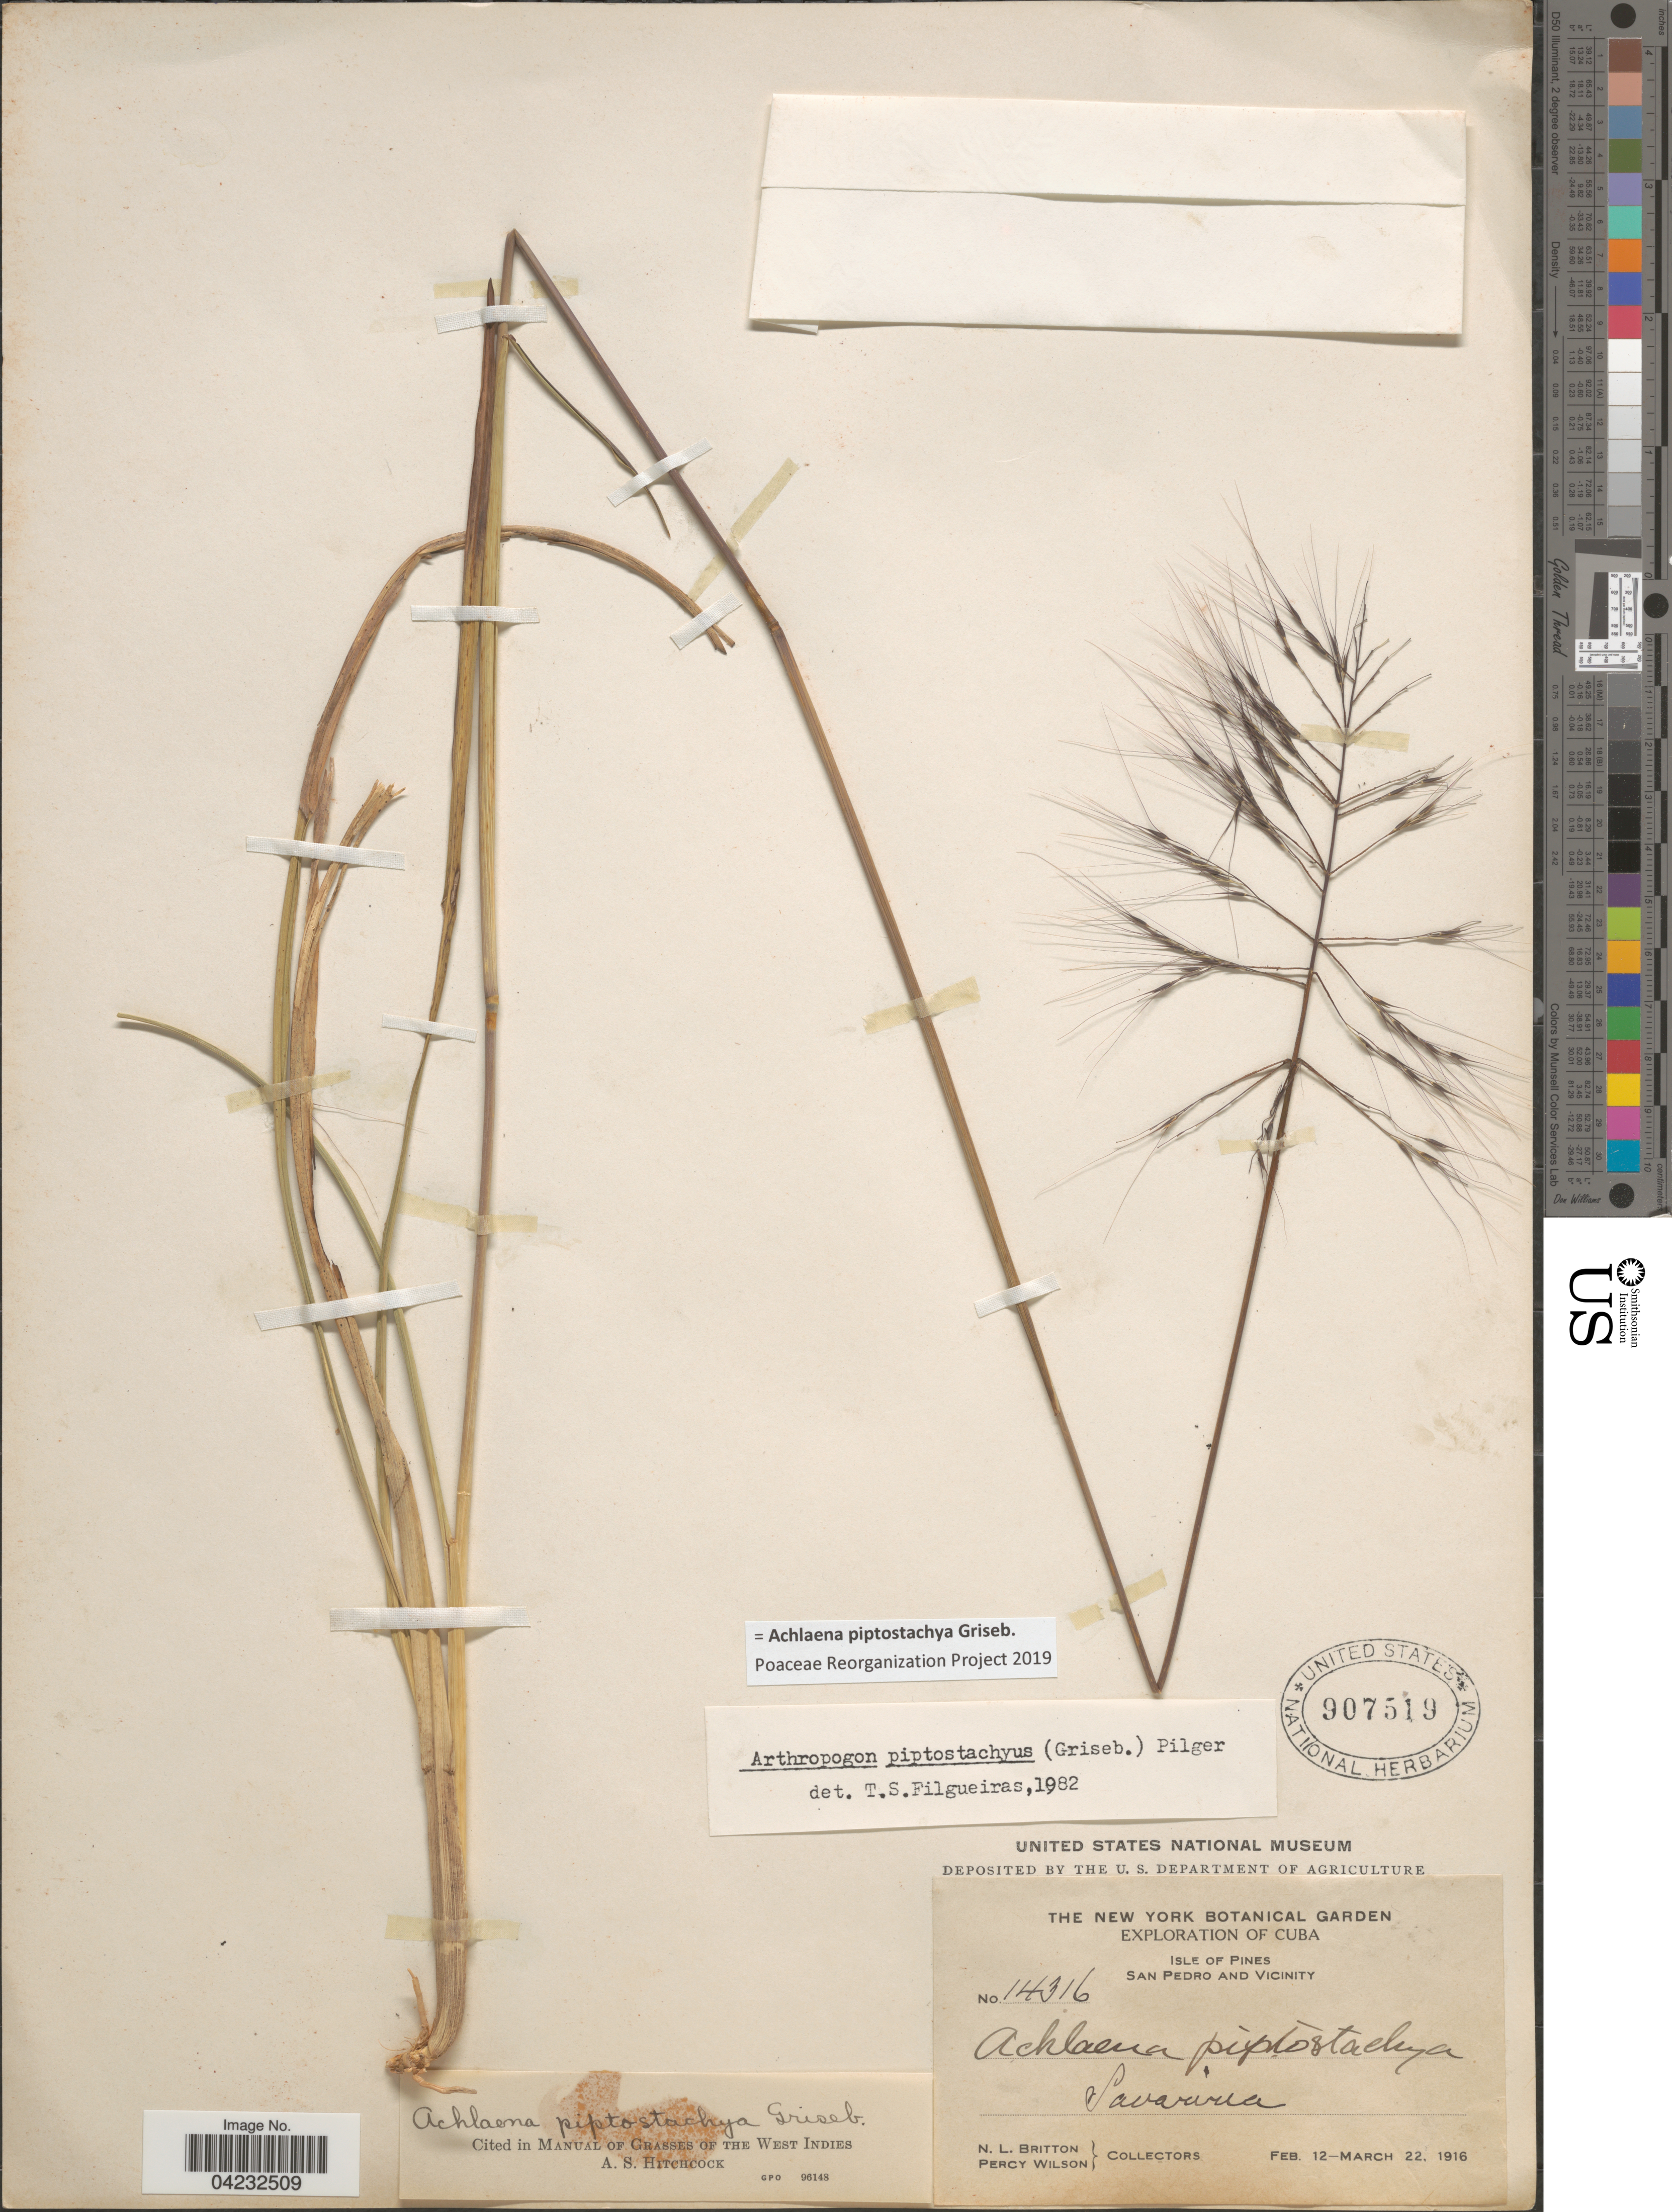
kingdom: Plantae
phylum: Tracheophyta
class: Liliopsida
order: Poales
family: Poaceae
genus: Achlaena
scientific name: Achlaena piptostachya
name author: Griseb.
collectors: Mrs. N. L. Britton & P. Wilson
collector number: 14316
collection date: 1916-02-12/1916-03-22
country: Cuba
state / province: Isla de la Juventud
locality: Exploration of Cuba. Isle of Pines. San Pedro and Vicinity.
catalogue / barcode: US 907519